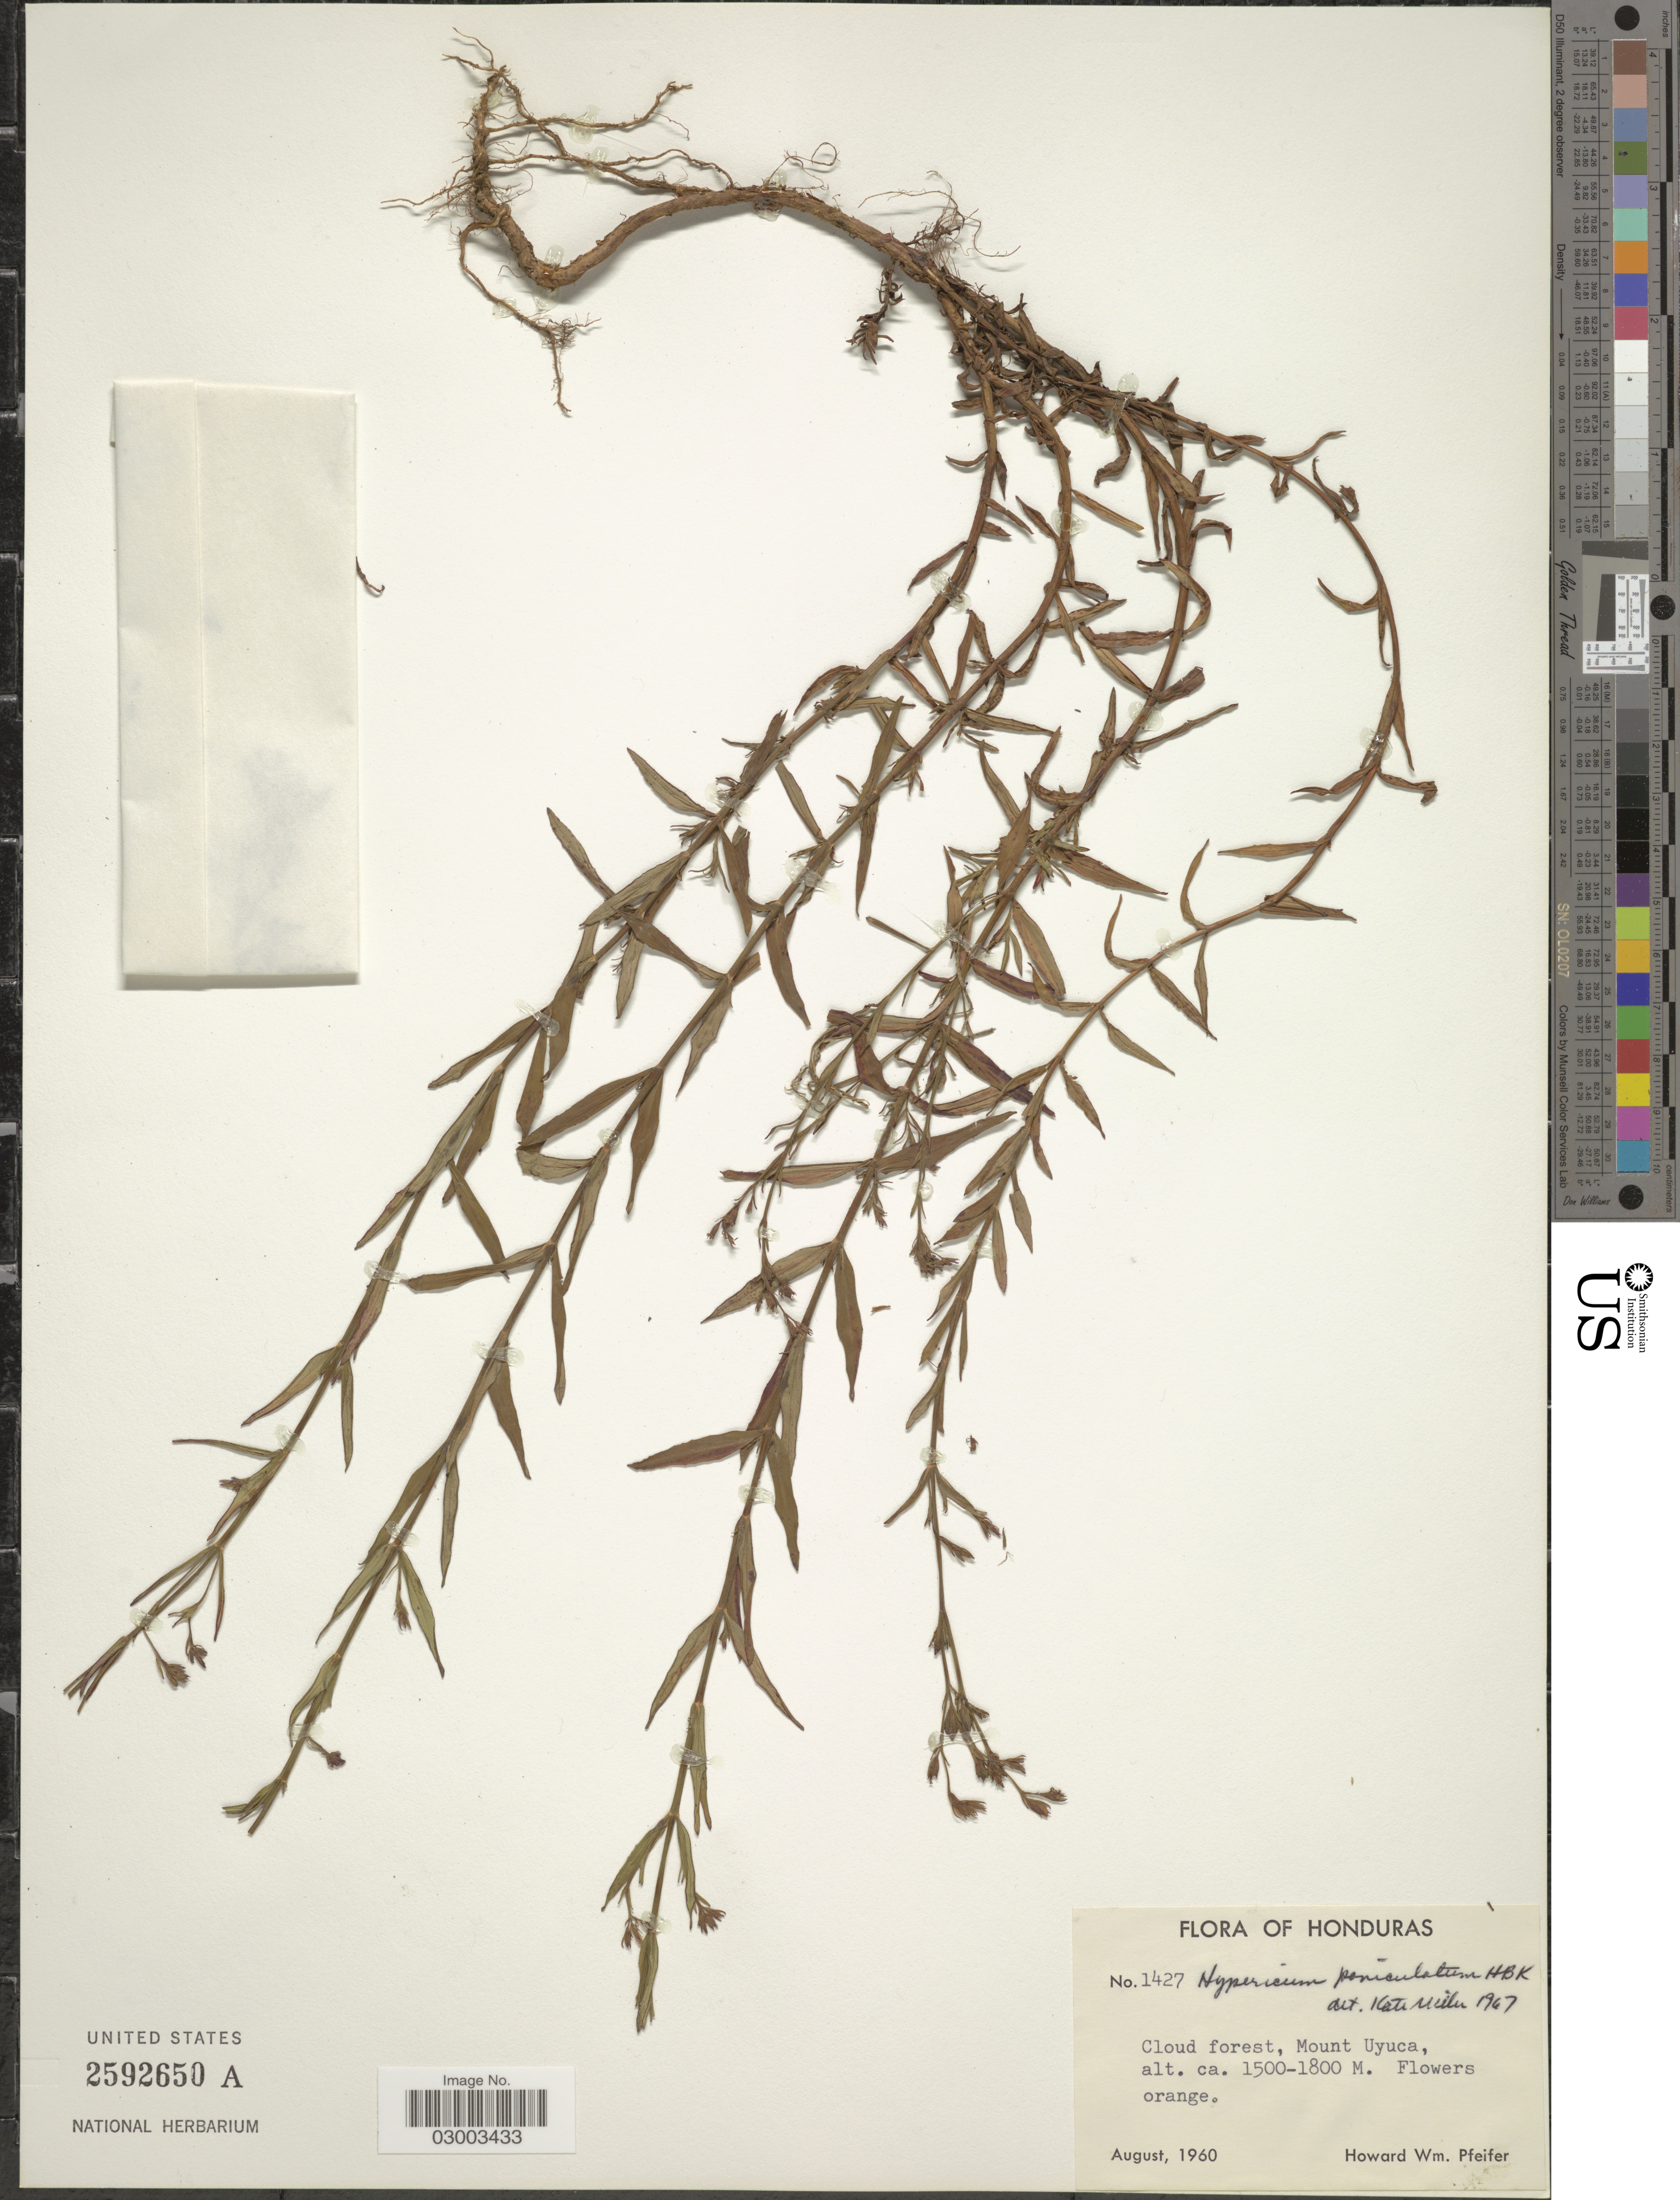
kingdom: Plantae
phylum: Tracheophyta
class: Magnoliopsida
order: Malpighiales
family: Hypericaceae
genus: Hypericum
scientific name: Hypericum silenoides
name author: Juss.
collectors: H. W. Pfeifer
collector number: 1427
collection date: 1960-08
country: Honduras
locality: Cloud forest, Mount Uyuca.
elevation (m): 1500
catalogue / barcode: US 2592650A